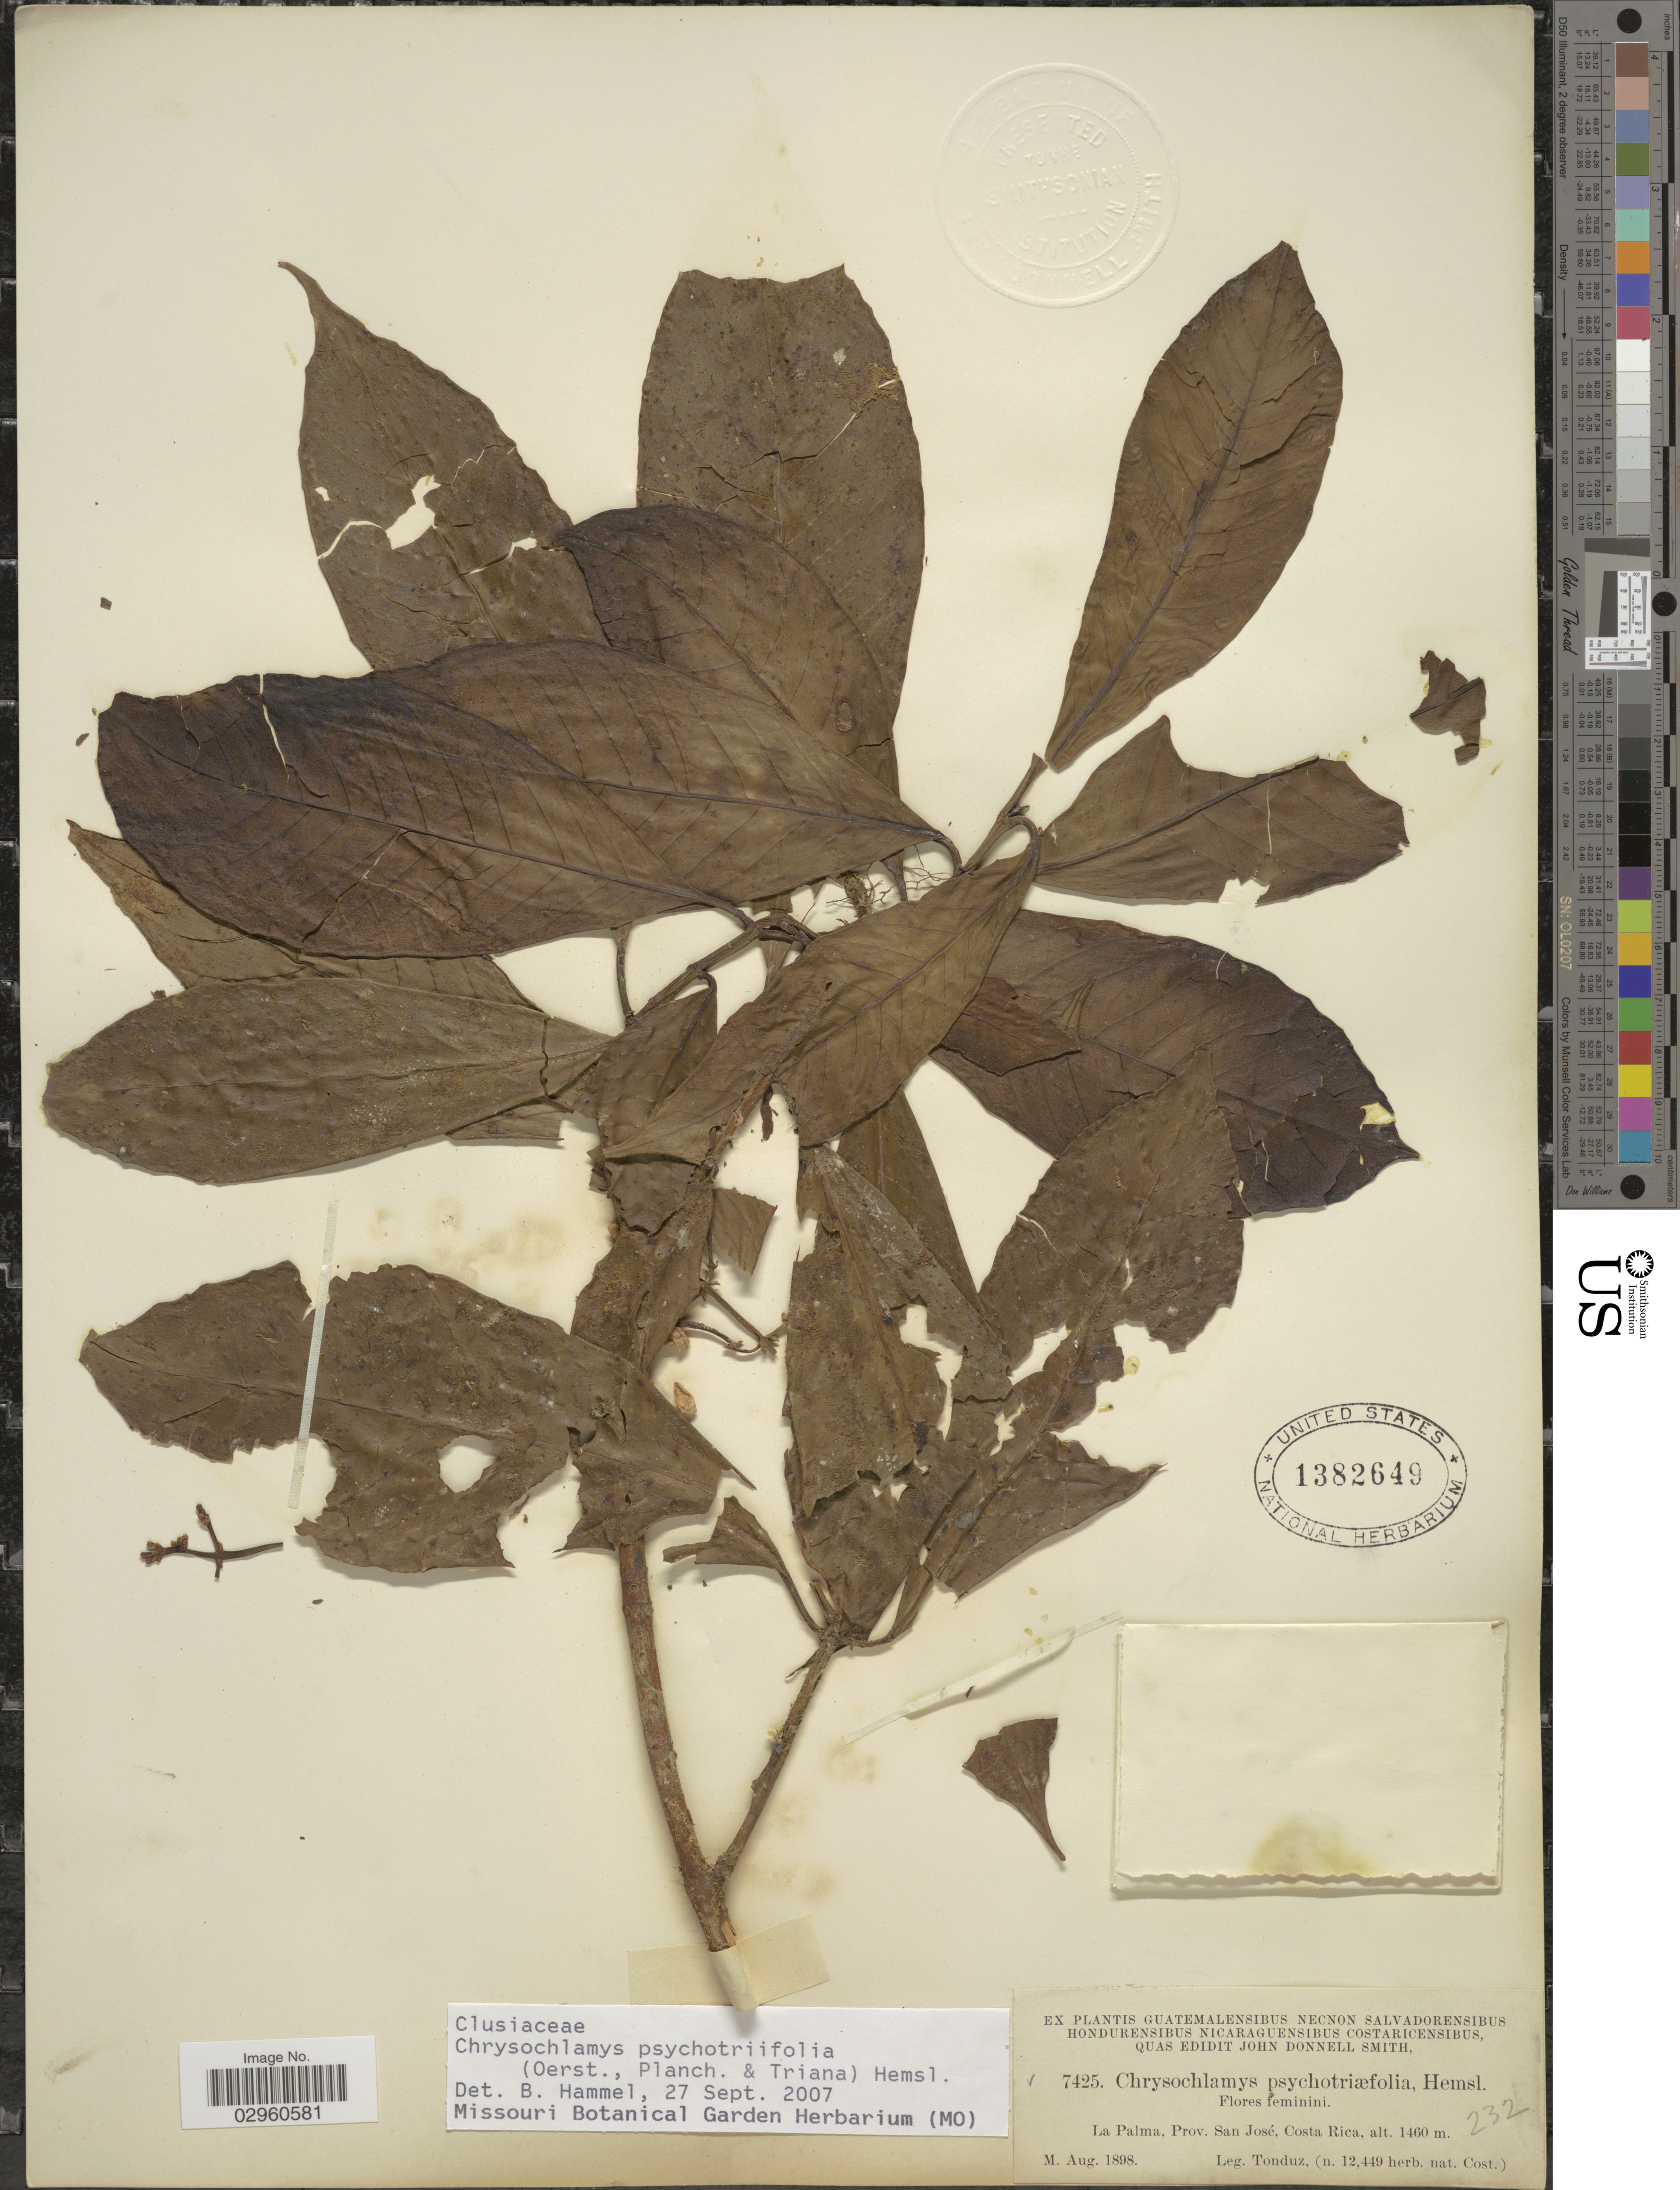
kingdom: Plantae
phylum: Tracheophyta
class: Magnoliopsida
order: Malpighiales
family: Clusiaceae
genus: Chrysochlamys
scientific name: Chrysochlamys psychotriifolia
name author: (Oerst. et al.) Hemsl.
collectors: Tonduz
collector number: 7425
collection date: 1898-08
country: Costa Rica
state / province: San José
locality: La Palma, Prov. San José.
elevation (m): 1460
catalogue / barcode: US 1382649